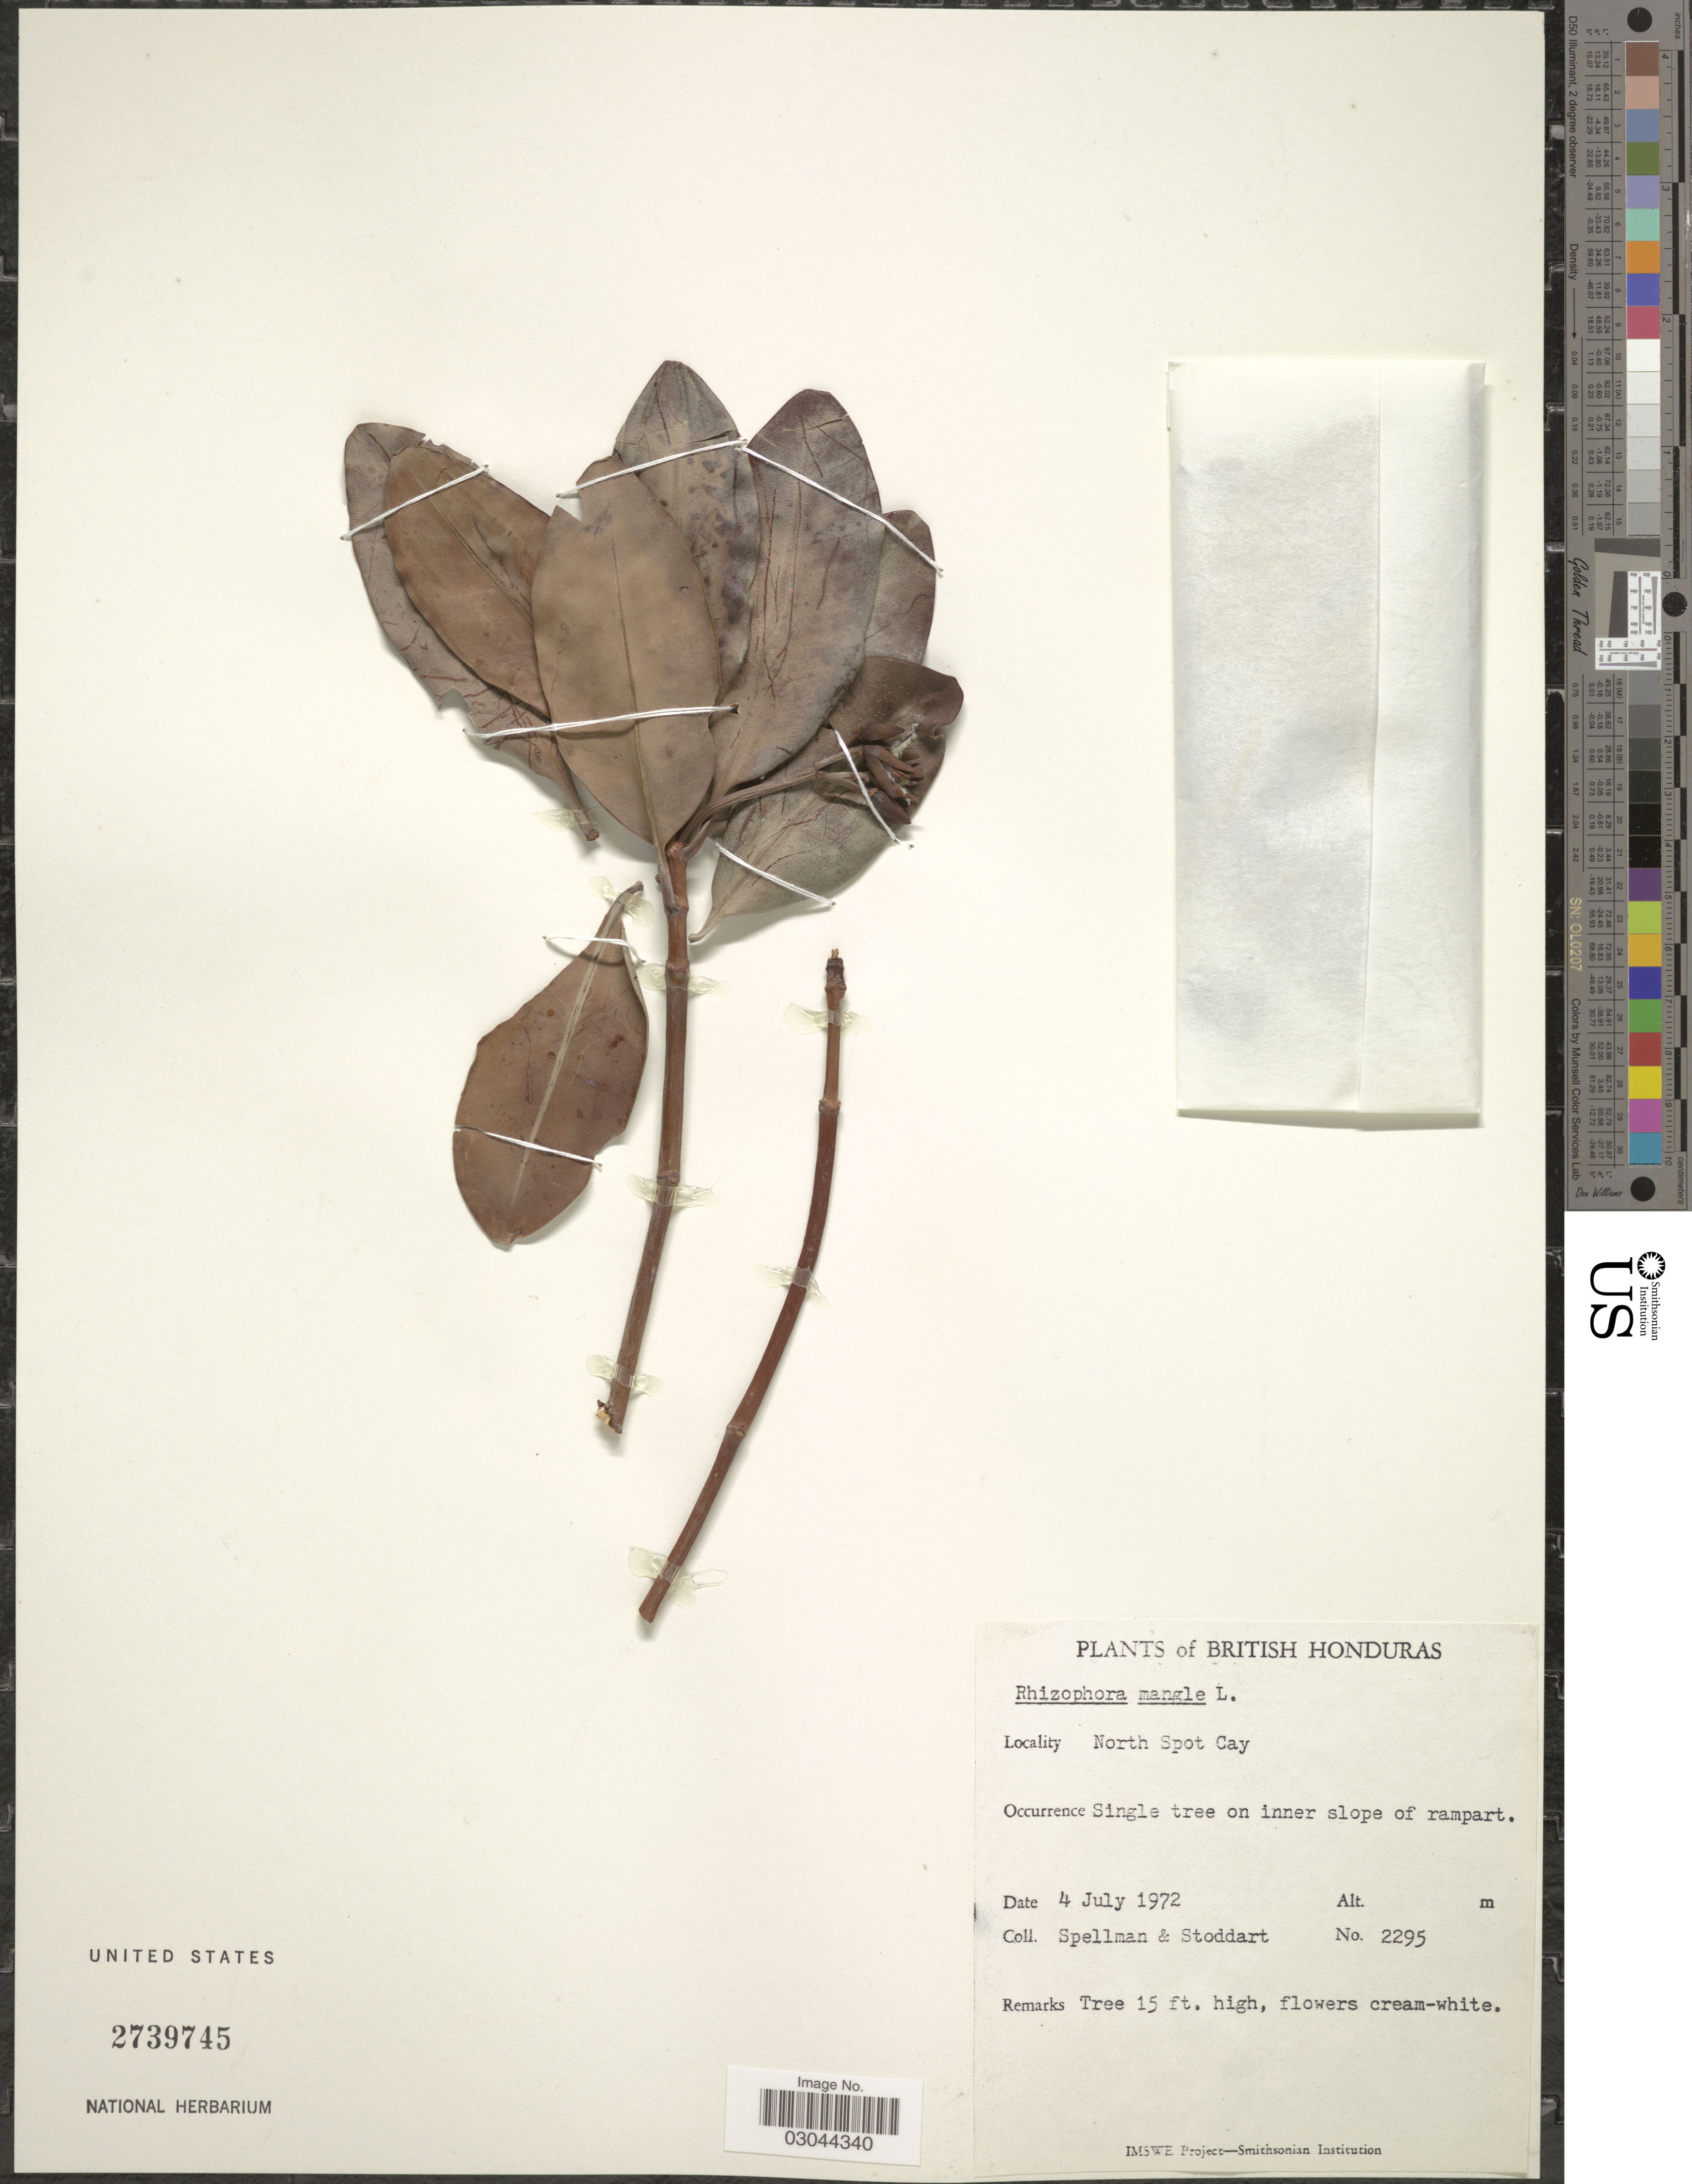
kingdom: Plantae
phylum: Tracheophyta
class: Magnoliopsida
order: Malpighiales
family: Rhizophoraceae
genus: Rhizophora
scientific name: Rhizophora mangle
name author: L.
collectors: Spellman, -- & -. Stoddart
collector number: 2295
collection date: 1972-07-04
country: Belize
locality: British Honduras. North Spot Cay.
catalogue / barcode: US 2739745